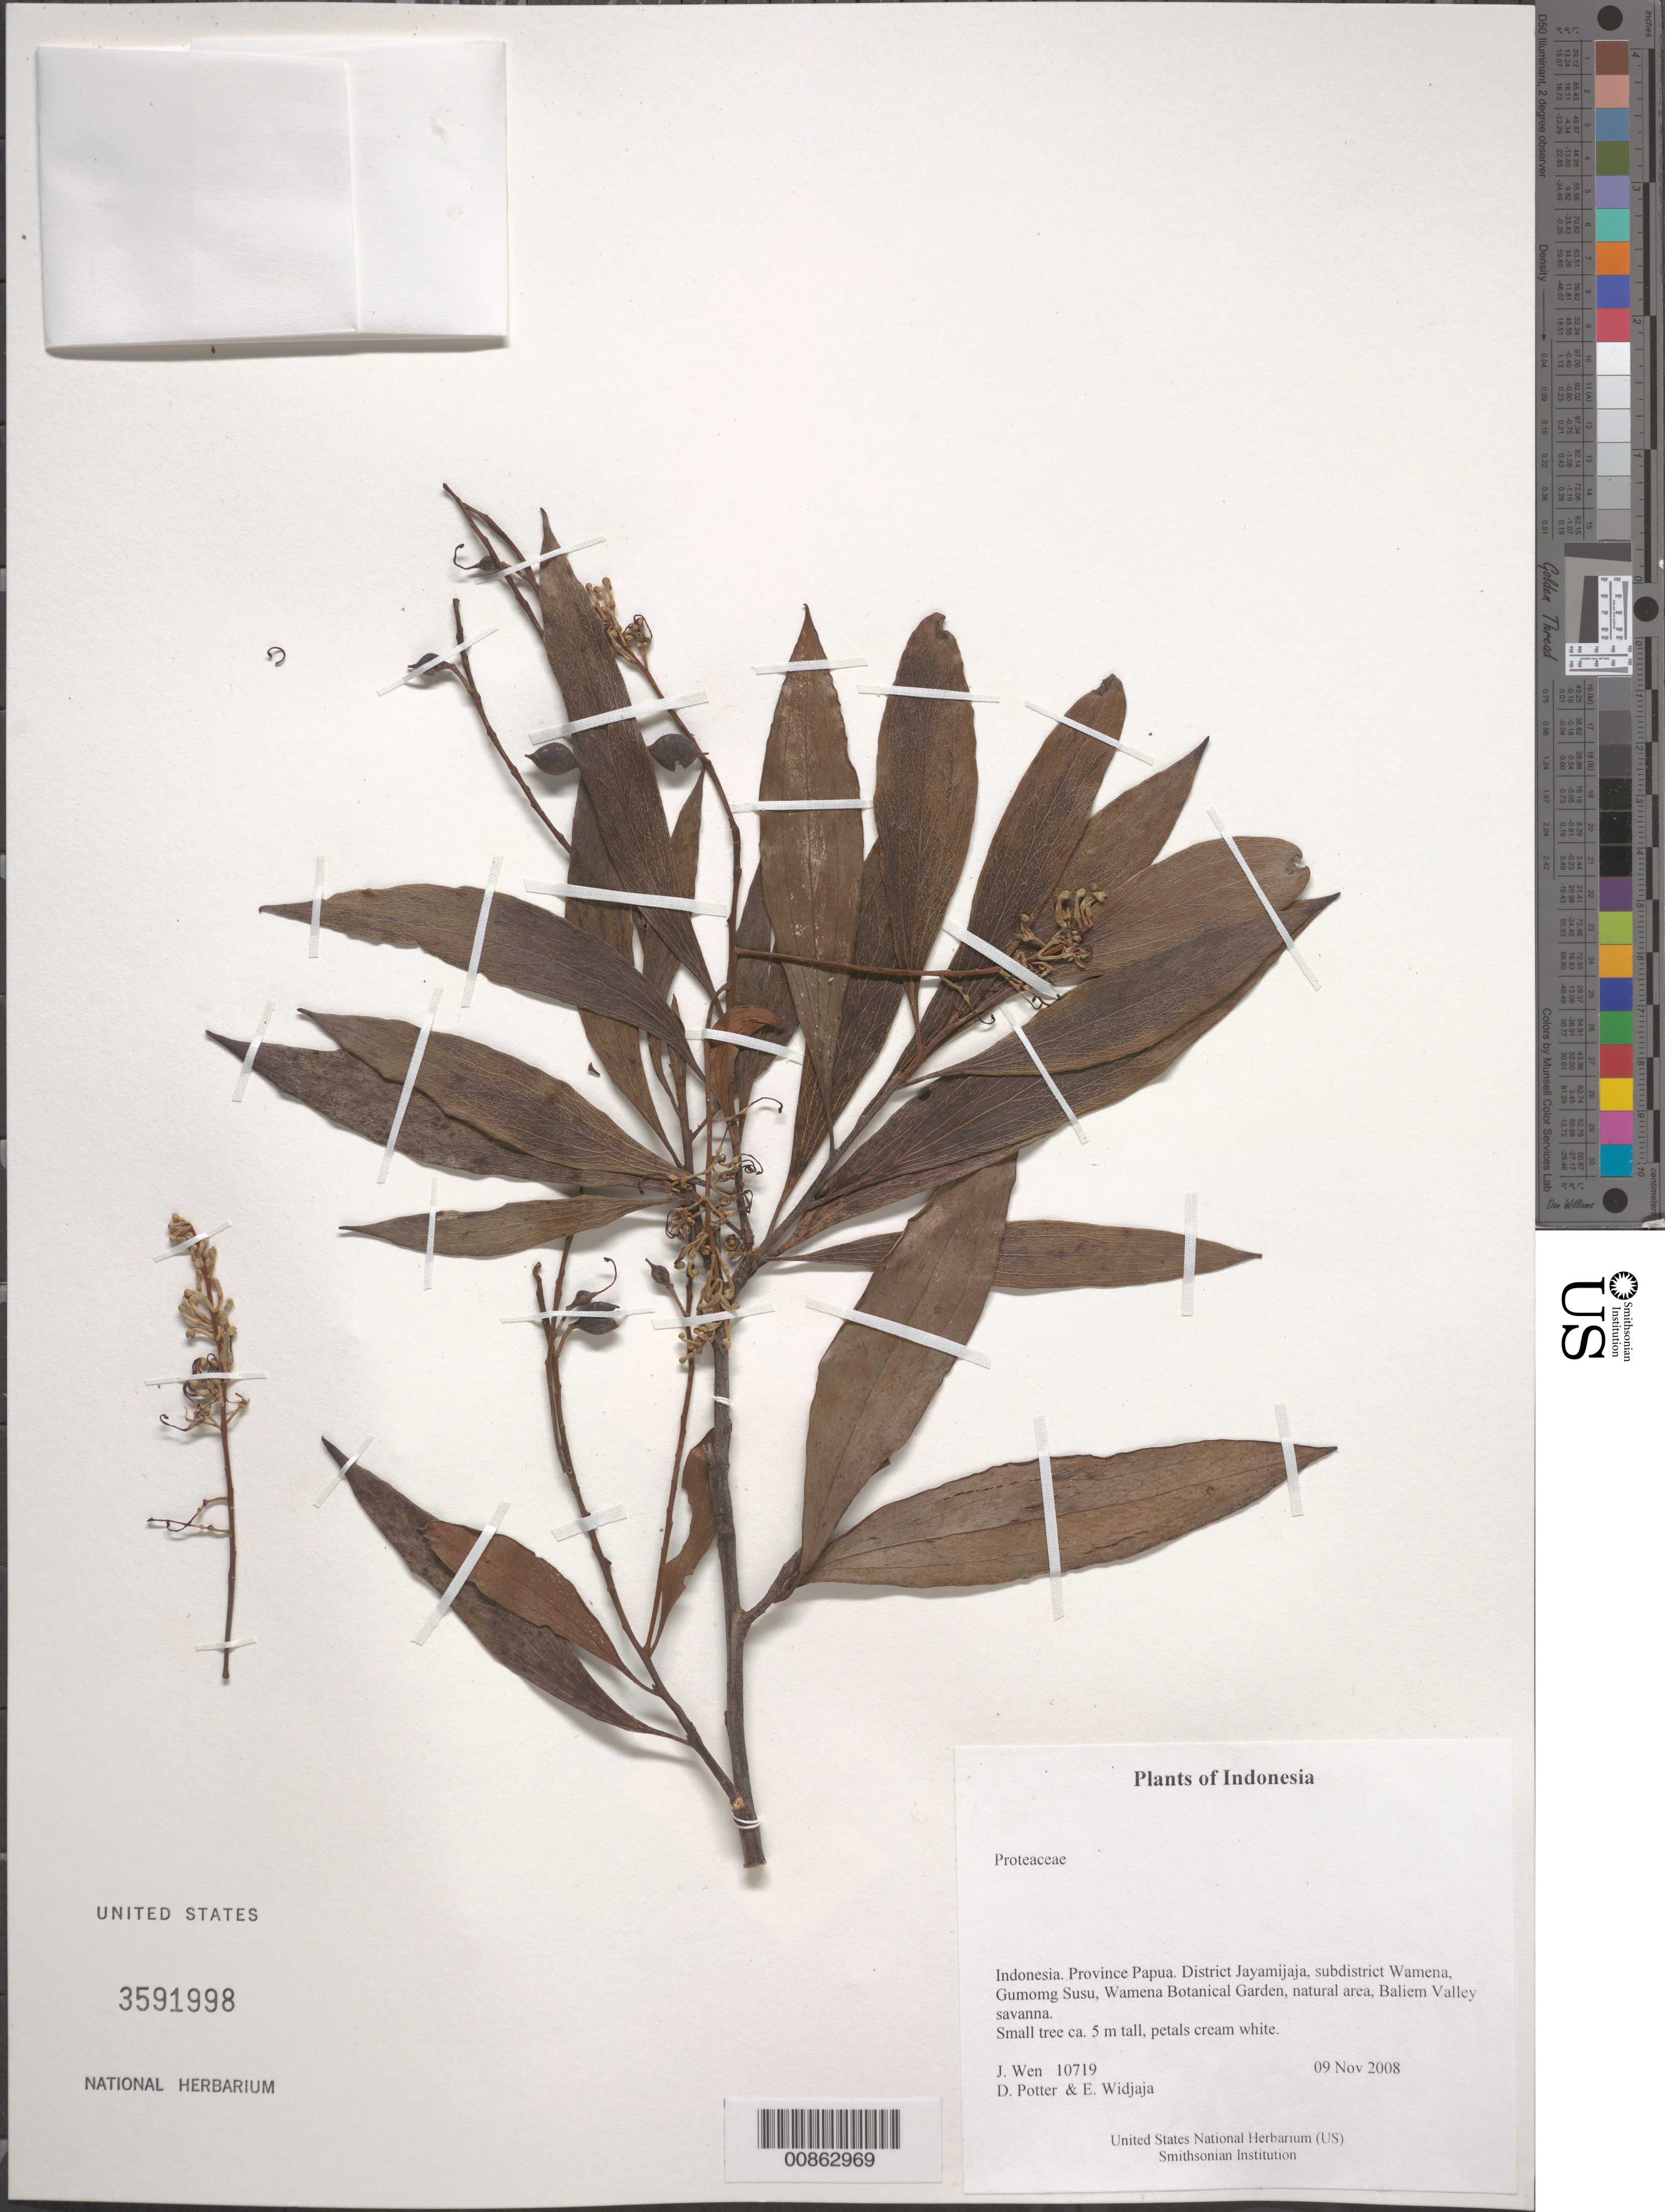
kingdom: Plantae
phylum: Tracheophyta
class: Magnoliopsida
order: Proteales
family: Proteaceae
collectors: J. Wen, D. Potter & E. A. Widjaja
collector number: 10719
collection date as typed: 09 Nov 2008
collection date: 2008-11-09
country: Indonesia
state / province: Papua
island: New Guinea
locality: District Jayamijaja, subdistrict Wamena, Gumomg Susu, Wamena Botanical Garden, natural area, Baliem Valley savanna. Irian Barat.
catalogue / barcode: US 3591998